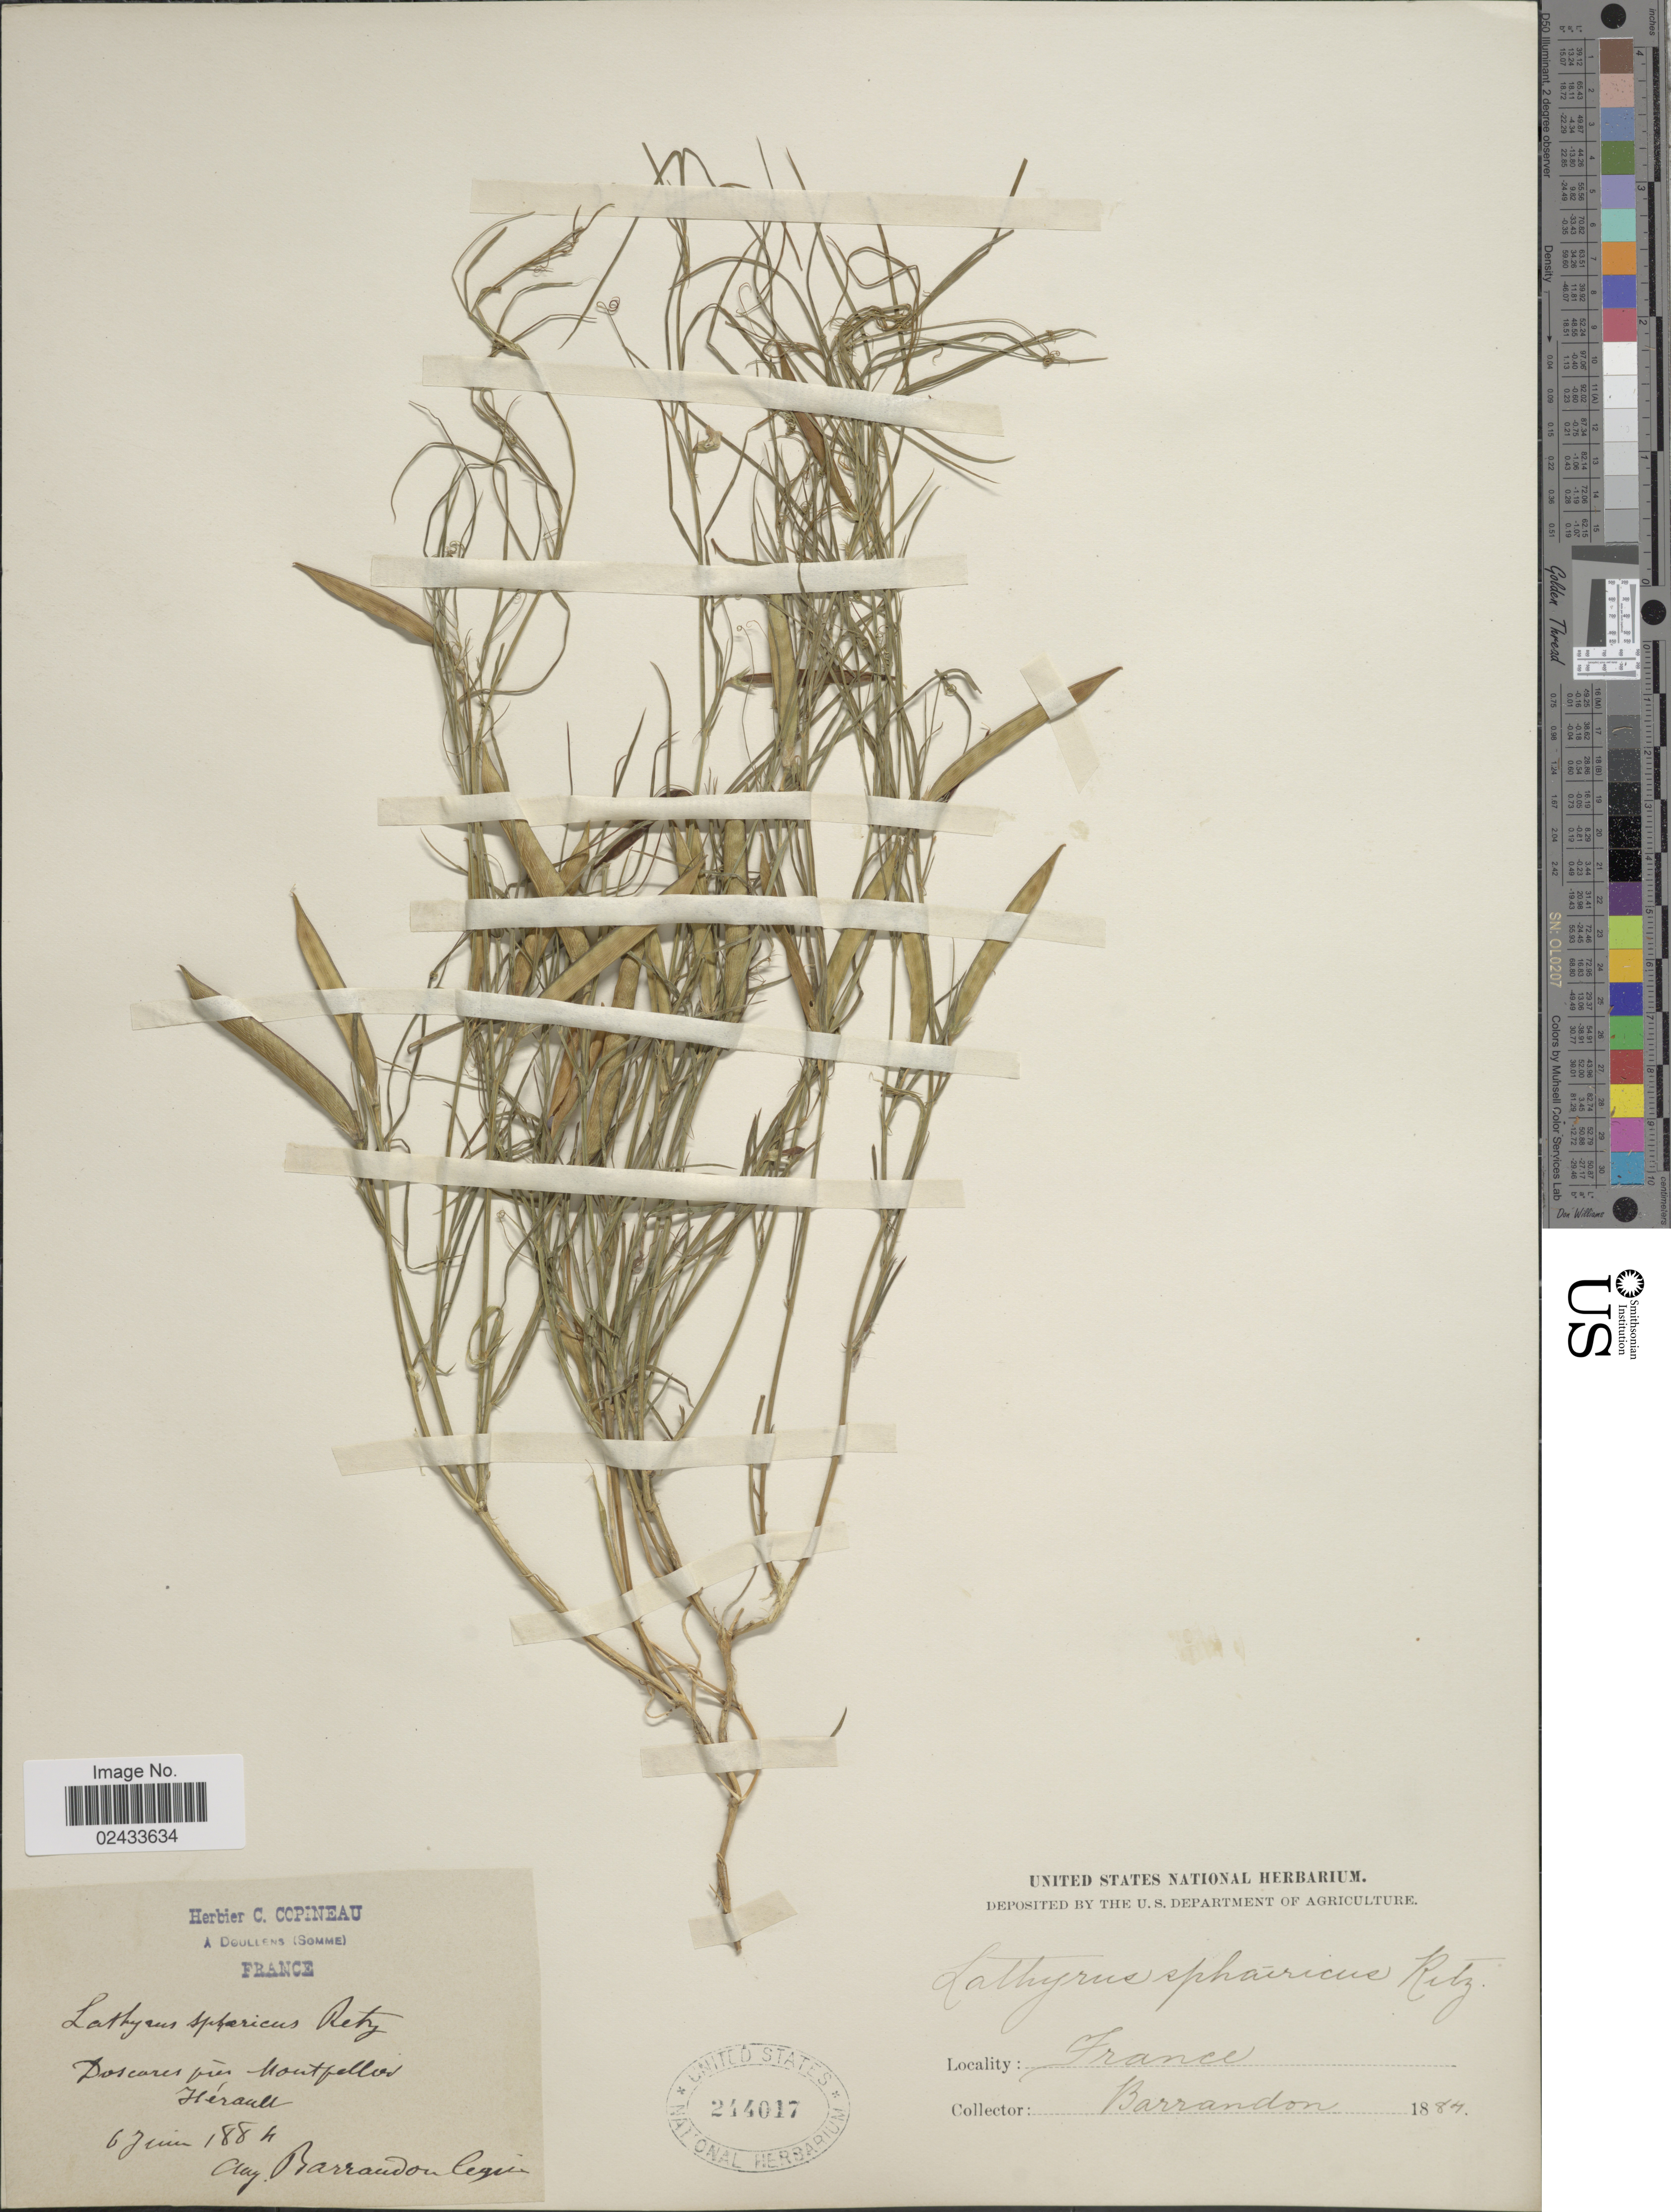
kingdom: Plantae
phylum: Tracheophyta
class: Magnoliopsida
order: Fabales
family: Fabaceae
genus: Lathyrus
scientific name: Lathyrus sphaericus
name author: Retz.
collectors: A. Barrandon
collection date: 1884-06-06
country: France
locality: Doscares pres Montpeller Herault [interpreted]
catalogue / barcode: US 244017